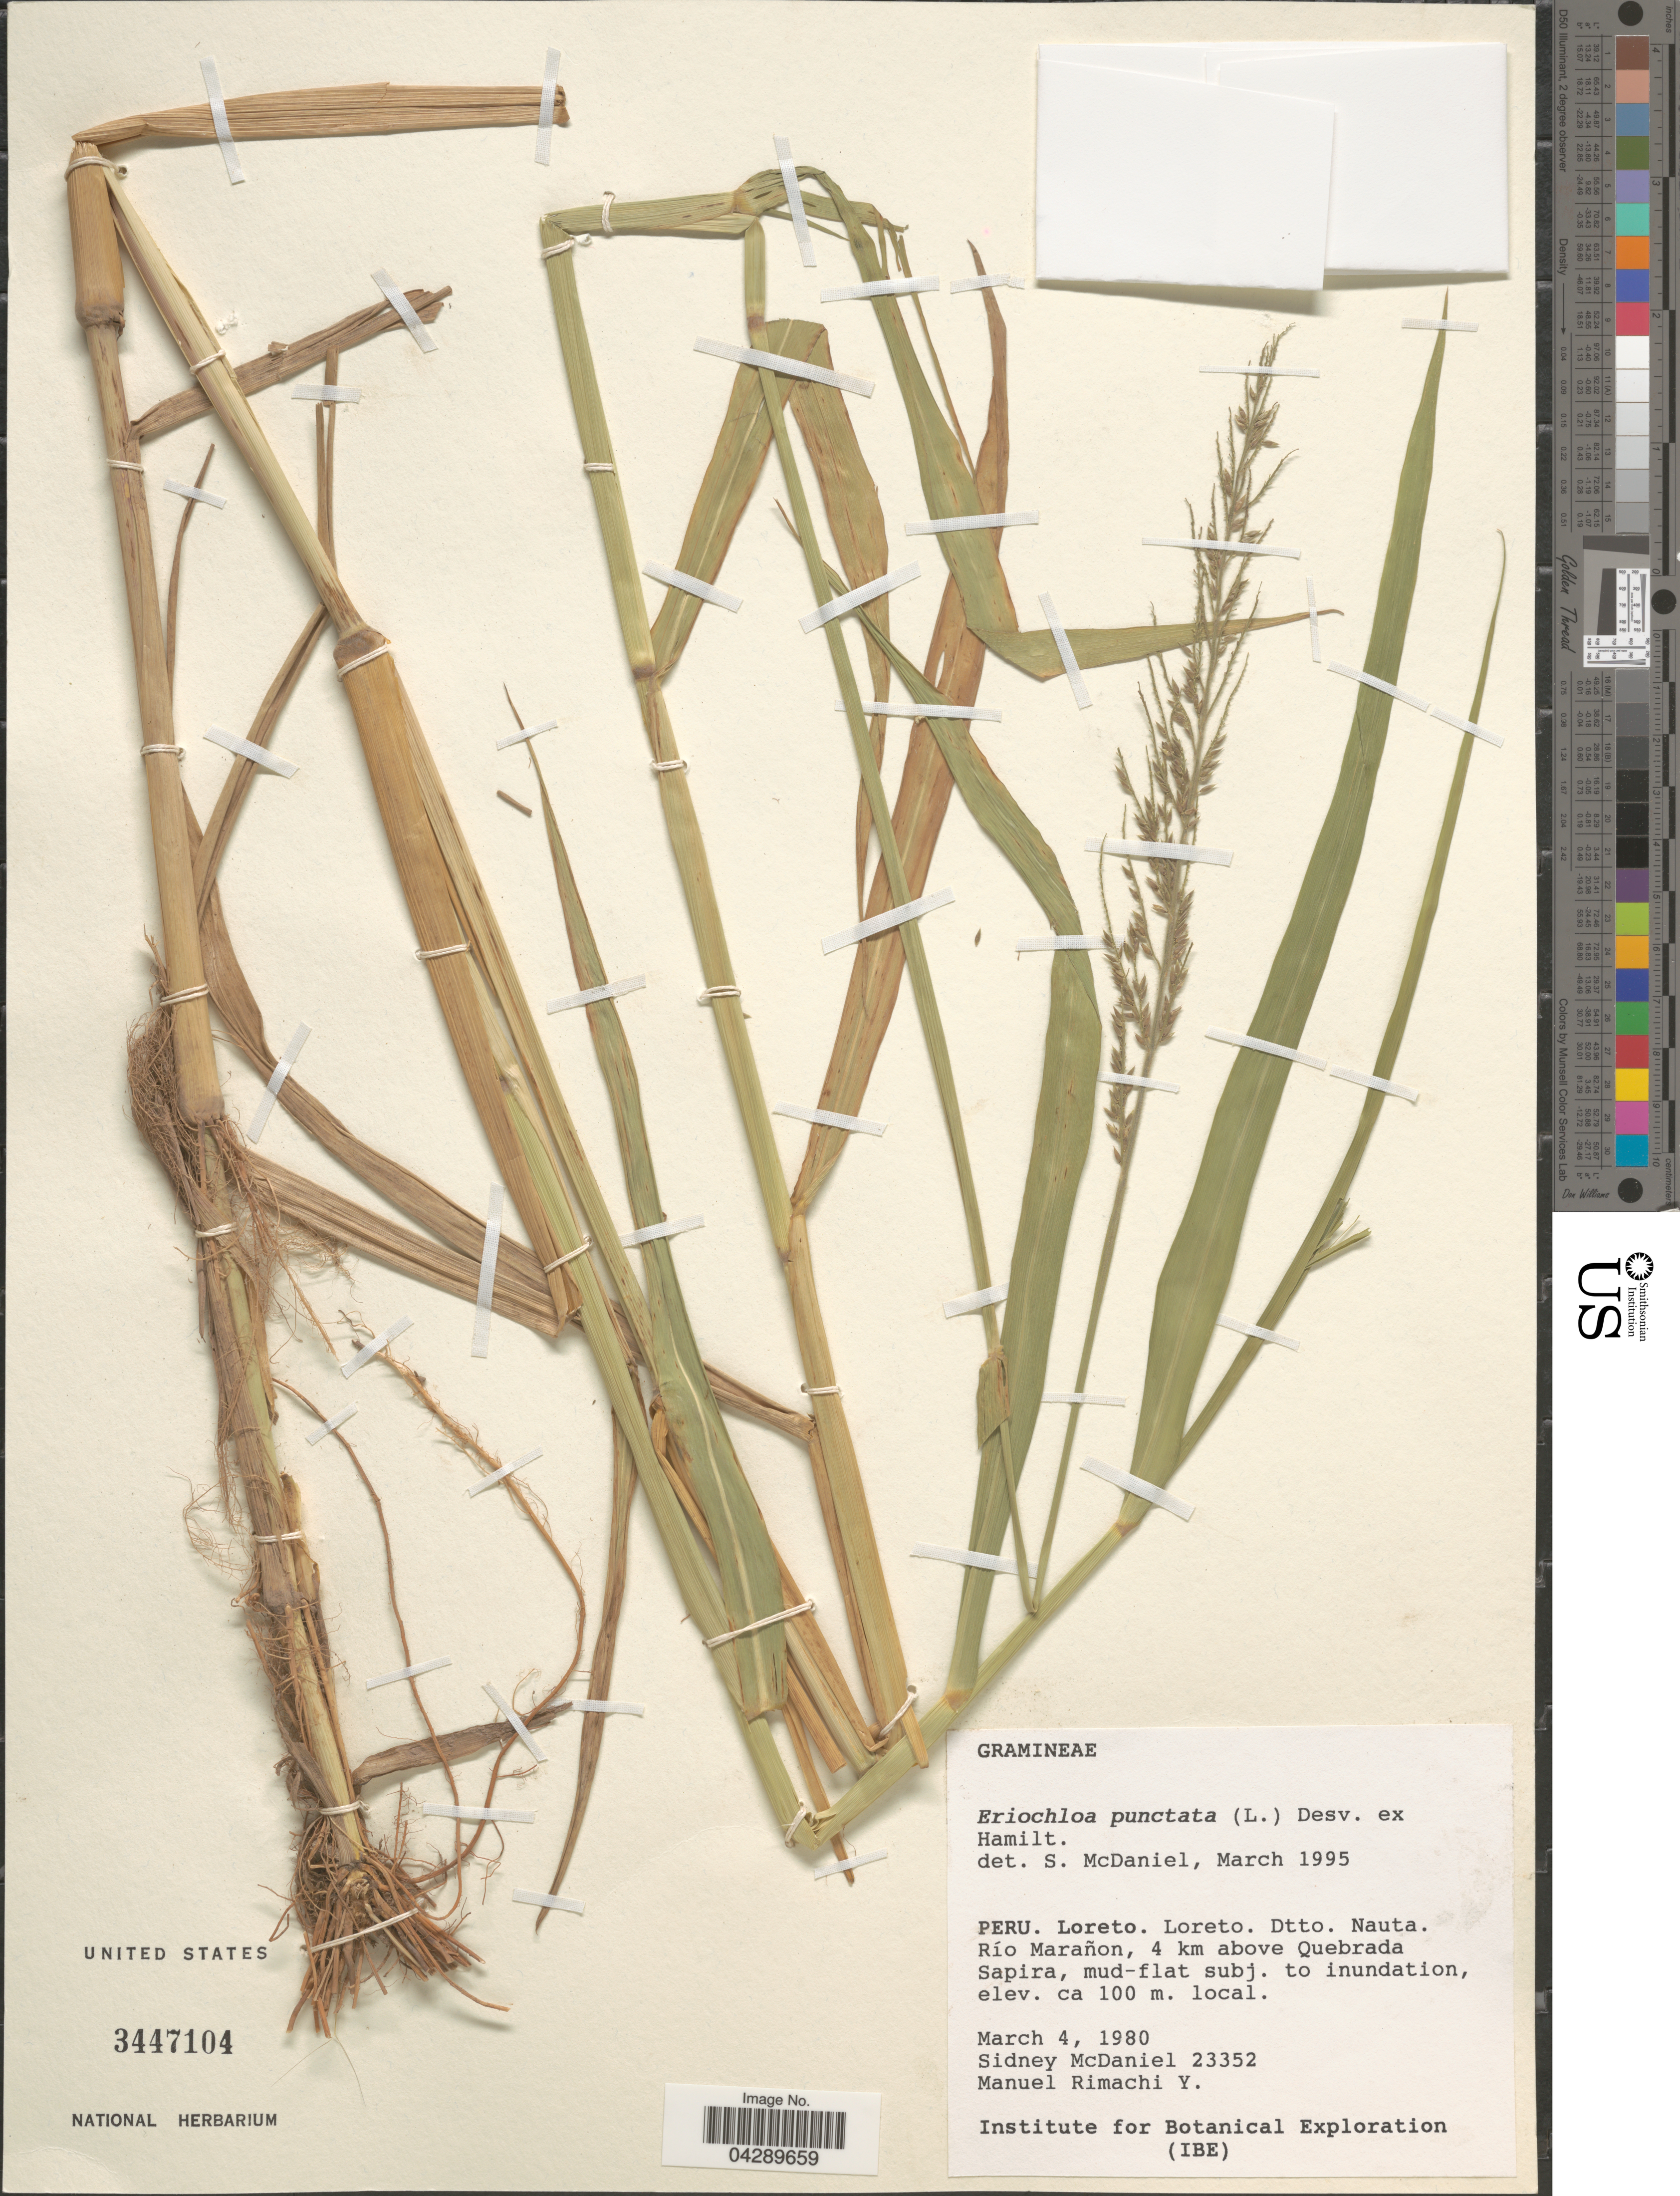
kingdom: Plantae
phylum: Tracheophyta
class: Liliopsida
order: Poales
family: Poaceae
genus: Eriochloa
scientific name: Eriochloa punctata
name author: (L.) Desv. ex Ham.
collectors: S. McDaniel & M. Rimachi Y.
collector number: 23352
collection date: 1980-03-04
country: Peru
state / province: Loreto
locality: Loreto. Dtto. Nauta. Río Marañon, 4 km above Quebrada Sapira. Institute for Botanical Exploration (IBE).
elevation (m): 100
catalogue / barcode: US 3447104